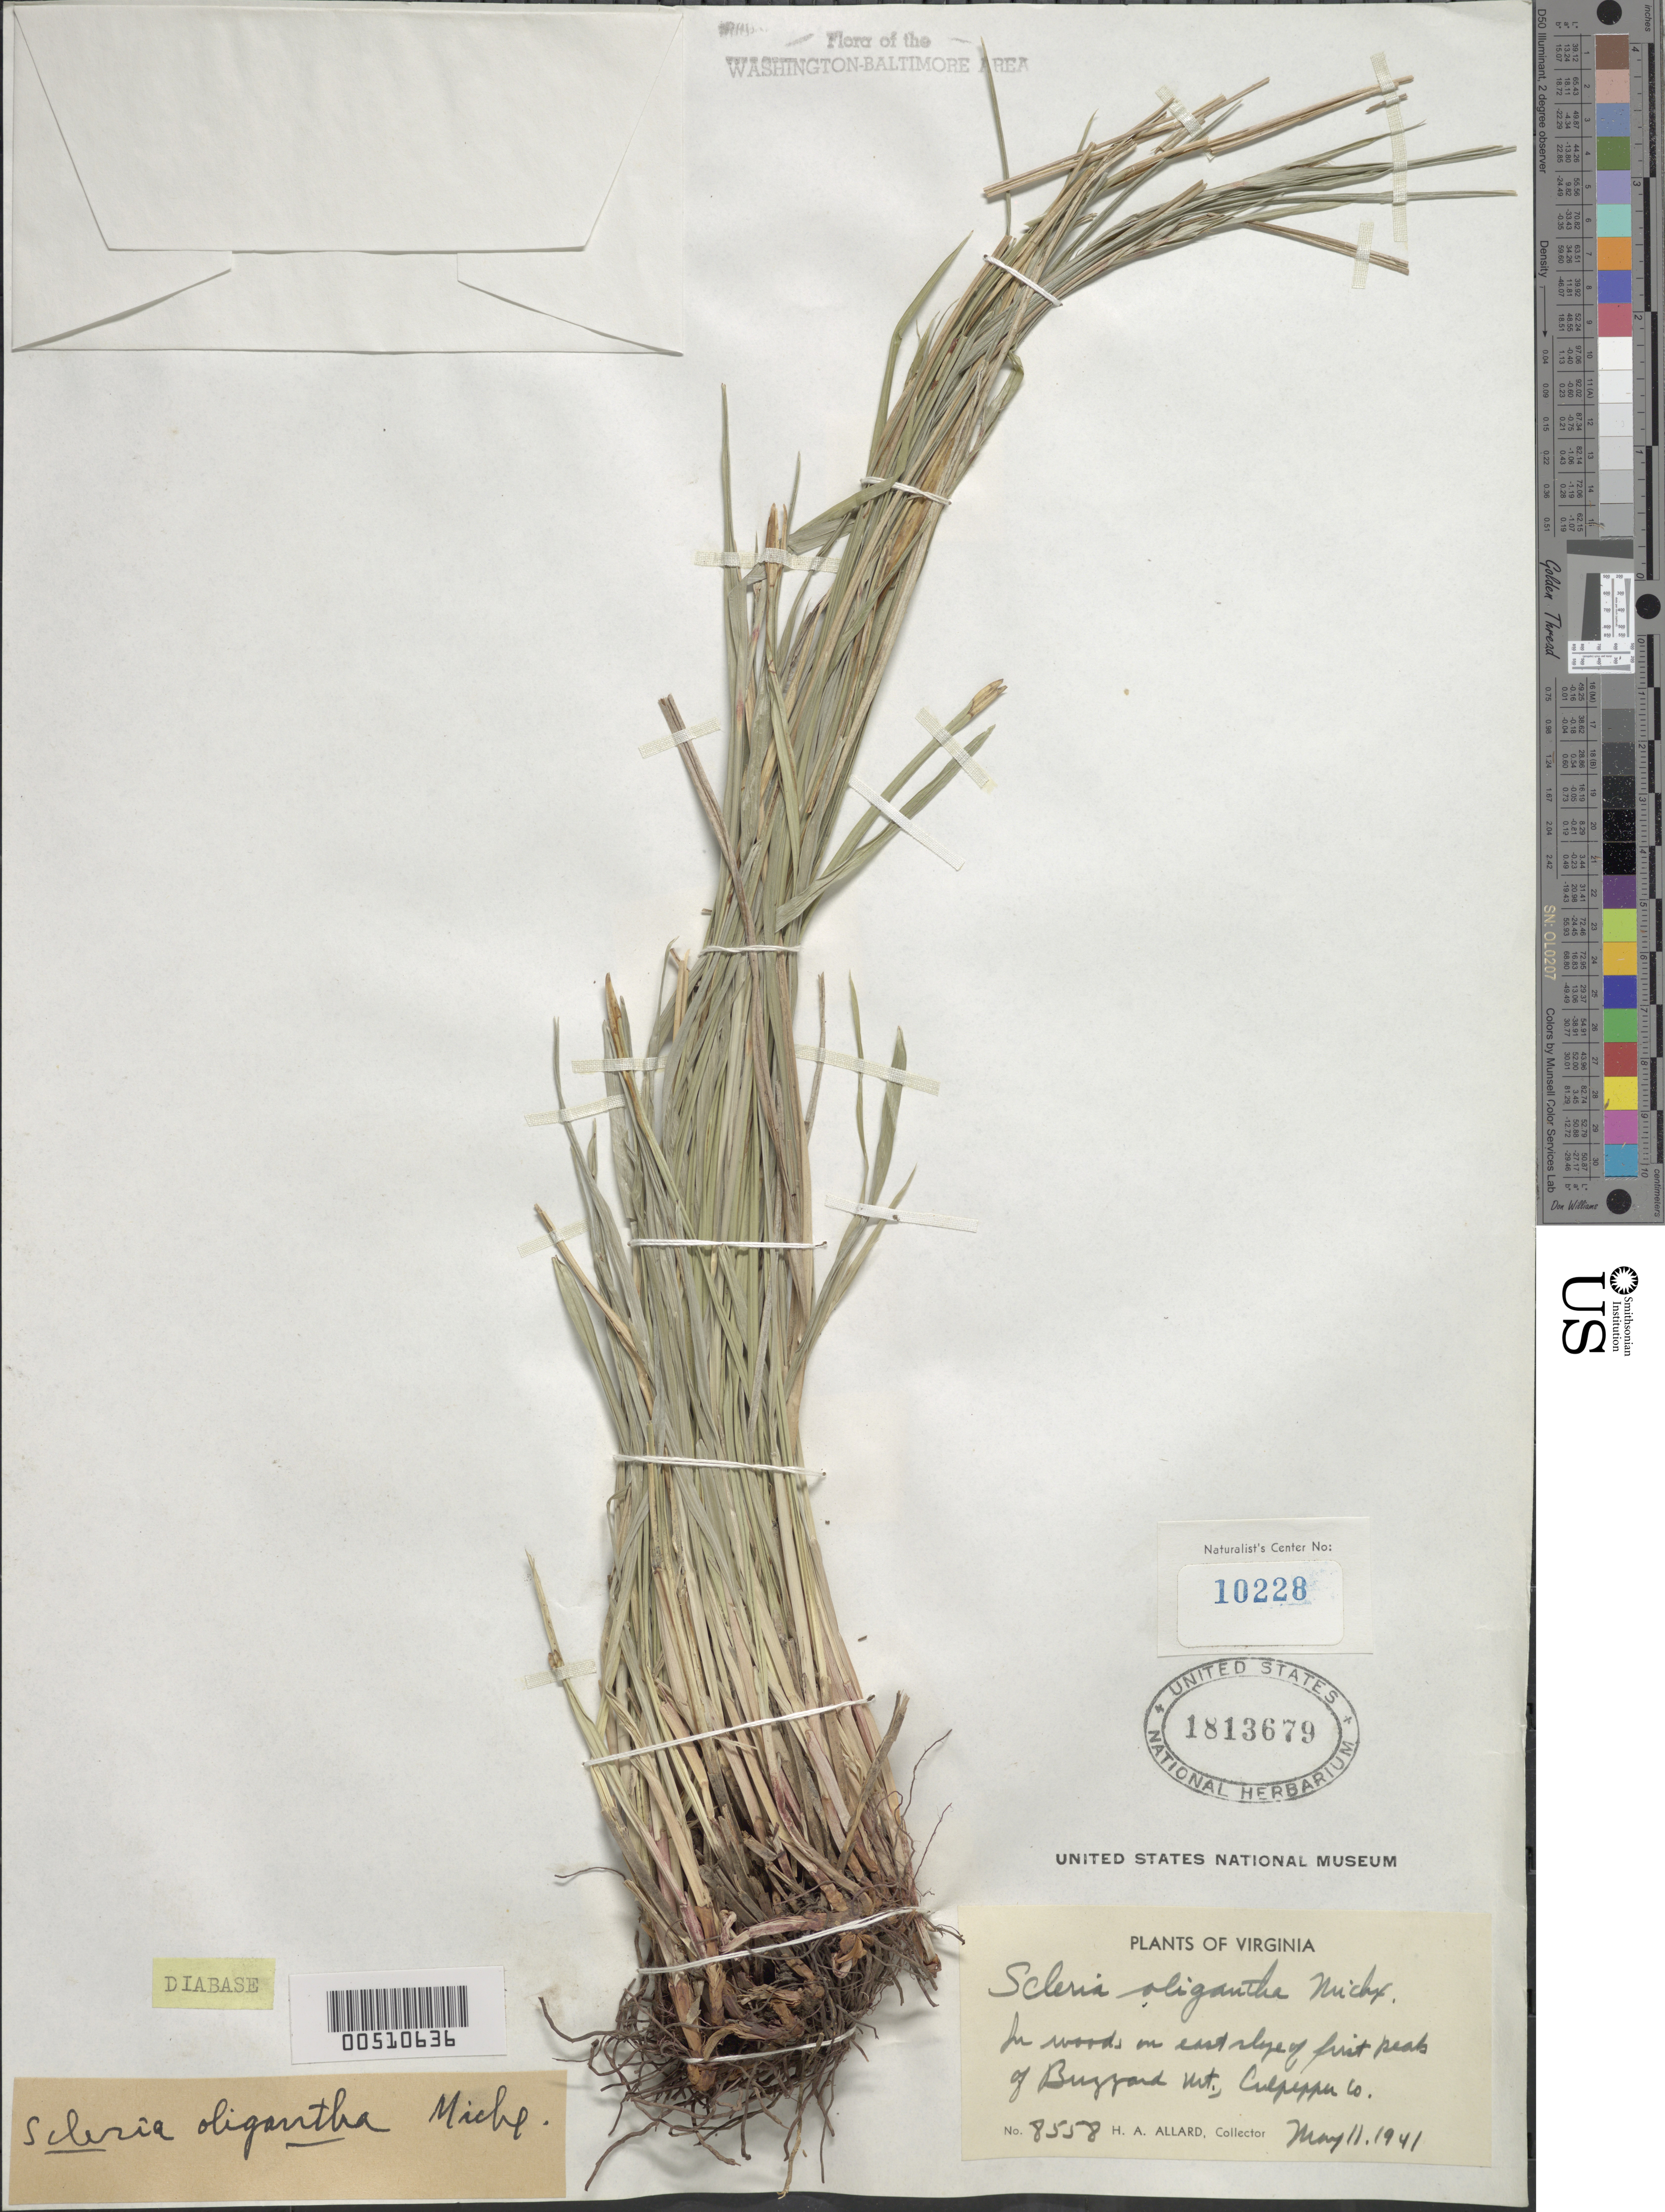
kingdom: Plantae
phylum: Tracheophyta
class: Liliopsida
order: Poales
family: Cyperaceae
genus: Scleria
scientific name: Scleria oligantha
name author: Michx.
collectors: H. A. Allard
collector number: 8558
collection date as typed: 11 May 1941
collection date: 1941-05-11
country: United States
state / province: Virginia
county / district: Culpeper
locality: Buzzard Mt.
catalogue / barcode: US 1813679